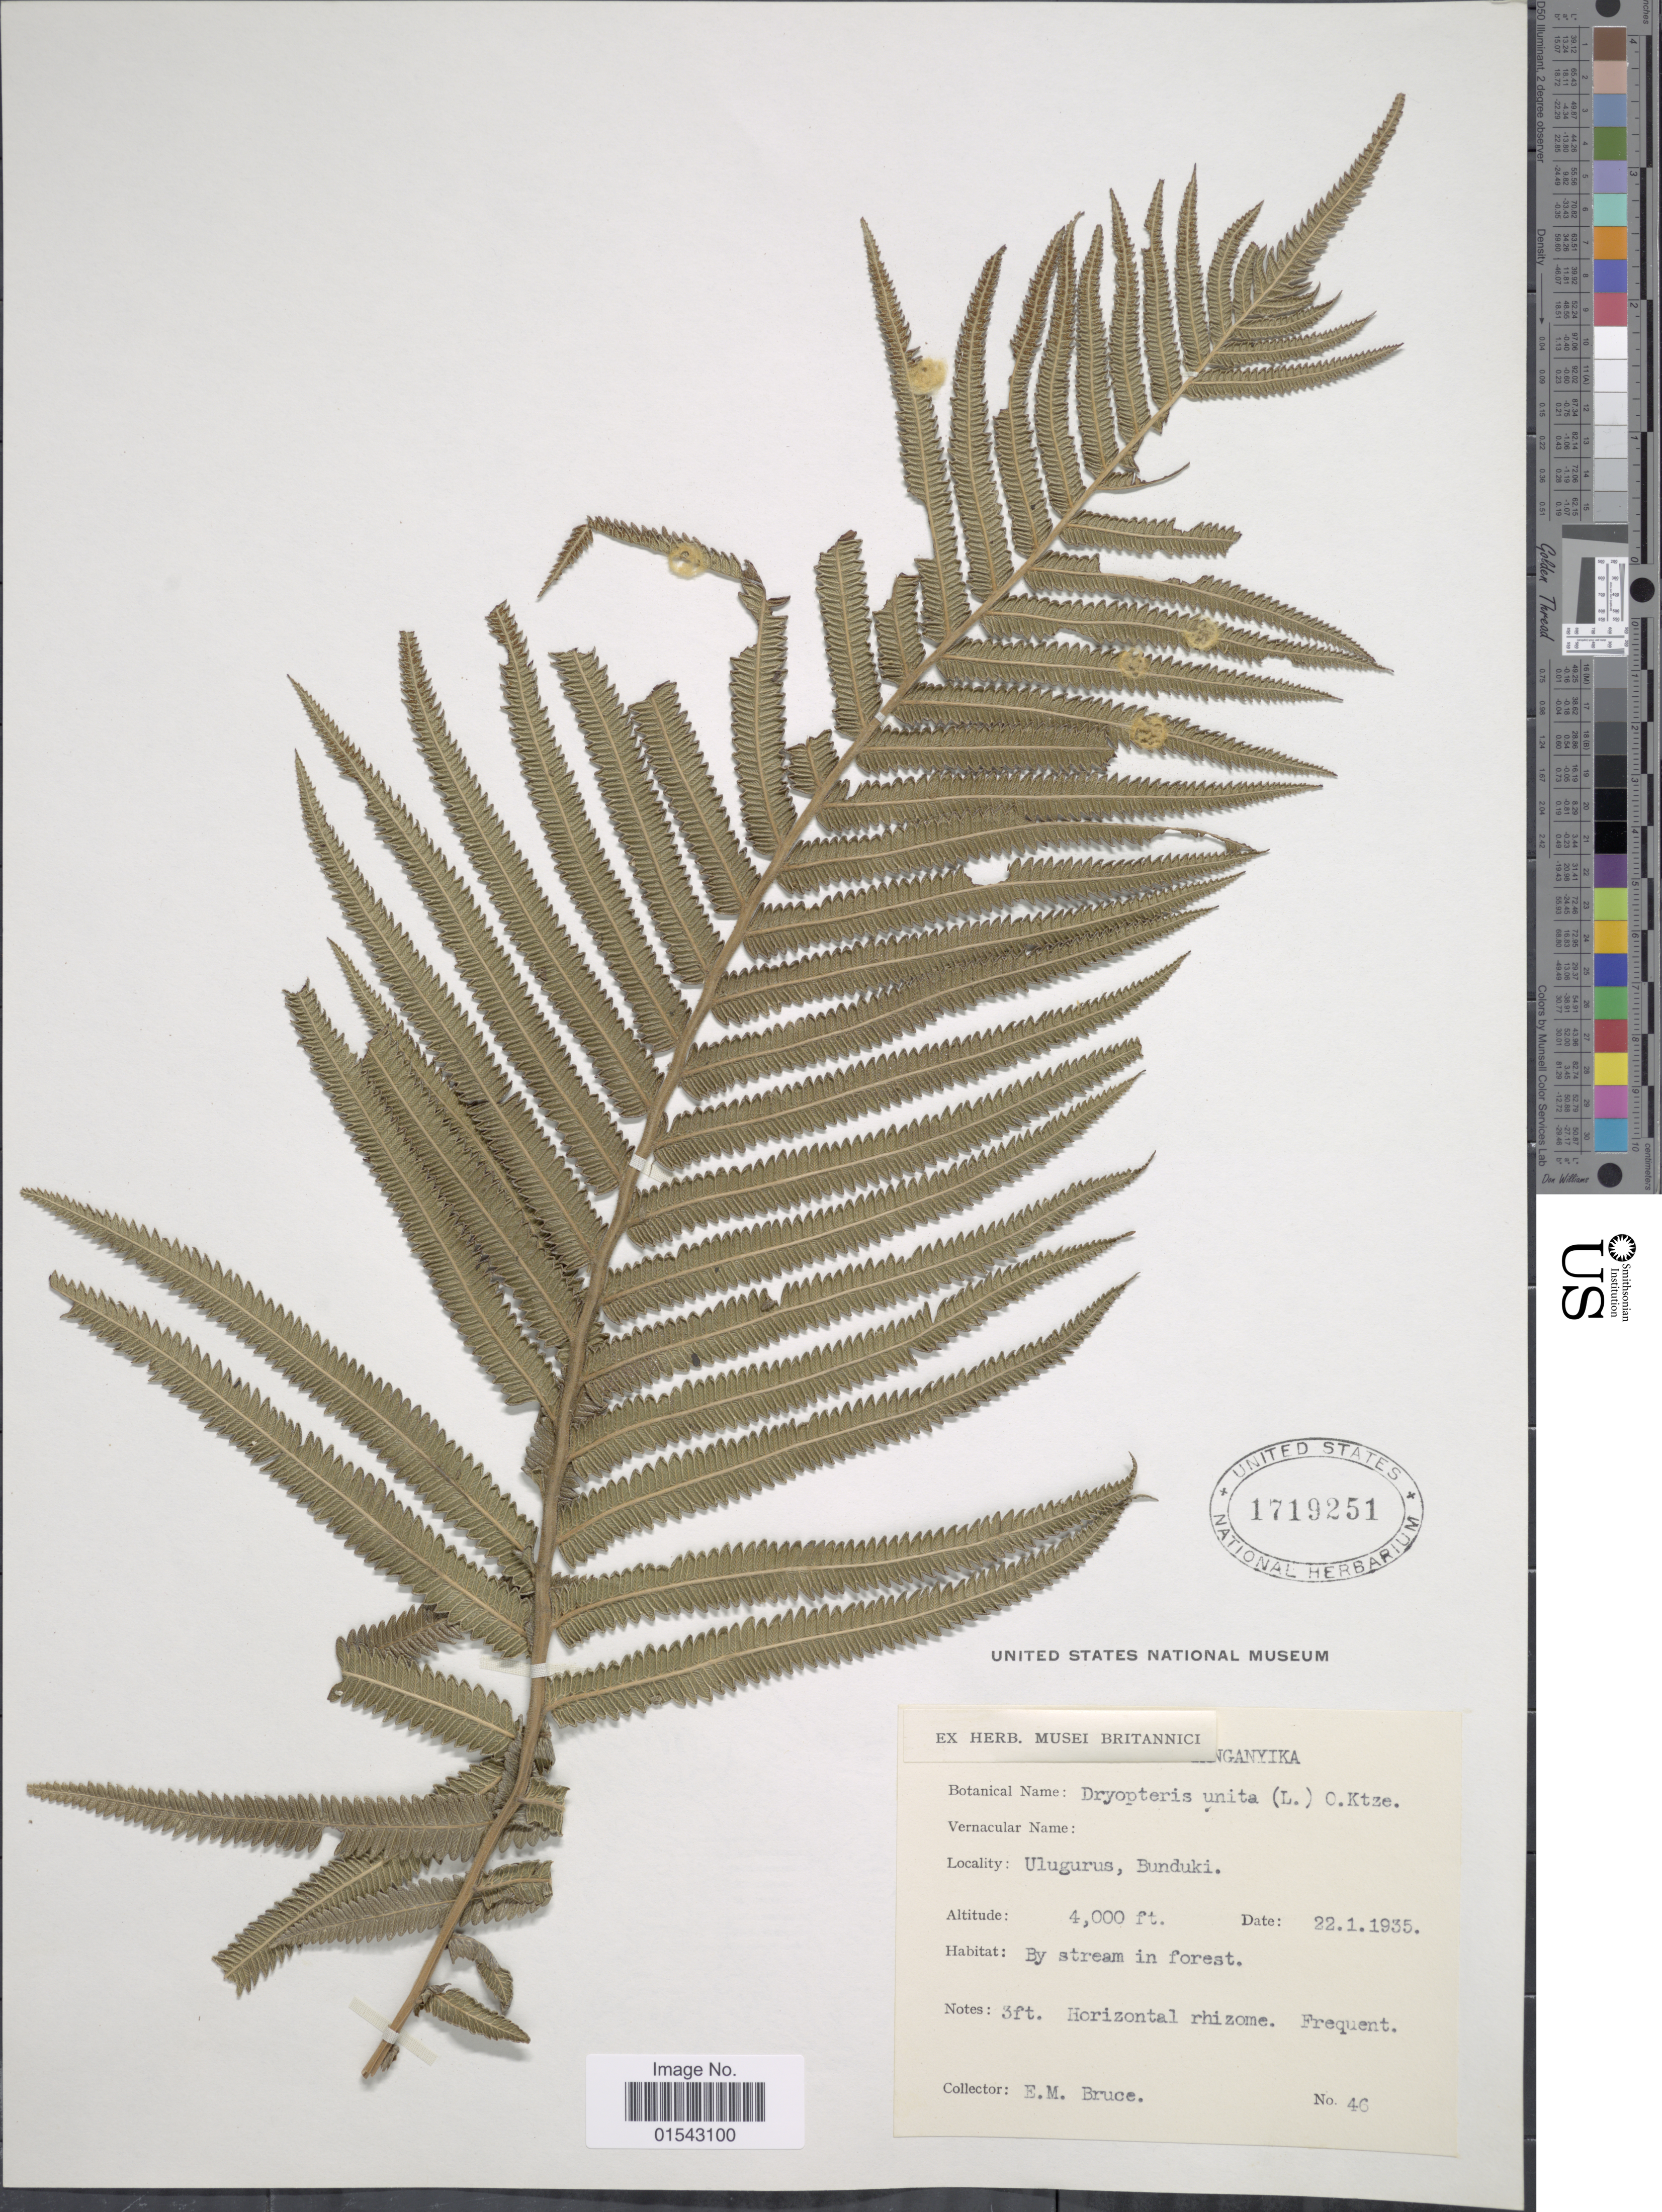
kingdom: Plantae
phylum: Tracheophyta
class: Polypodiopsida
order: Polypodiales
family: Thelypteridaceae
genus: Cyclosorus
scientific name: Cyclosorus sp.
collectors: E. Bruce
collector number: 46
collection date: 1935-01-22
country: Tanzania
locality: Tanganyika, Ulugurus, Bunduki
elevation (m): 1219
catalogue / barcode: US 1719251